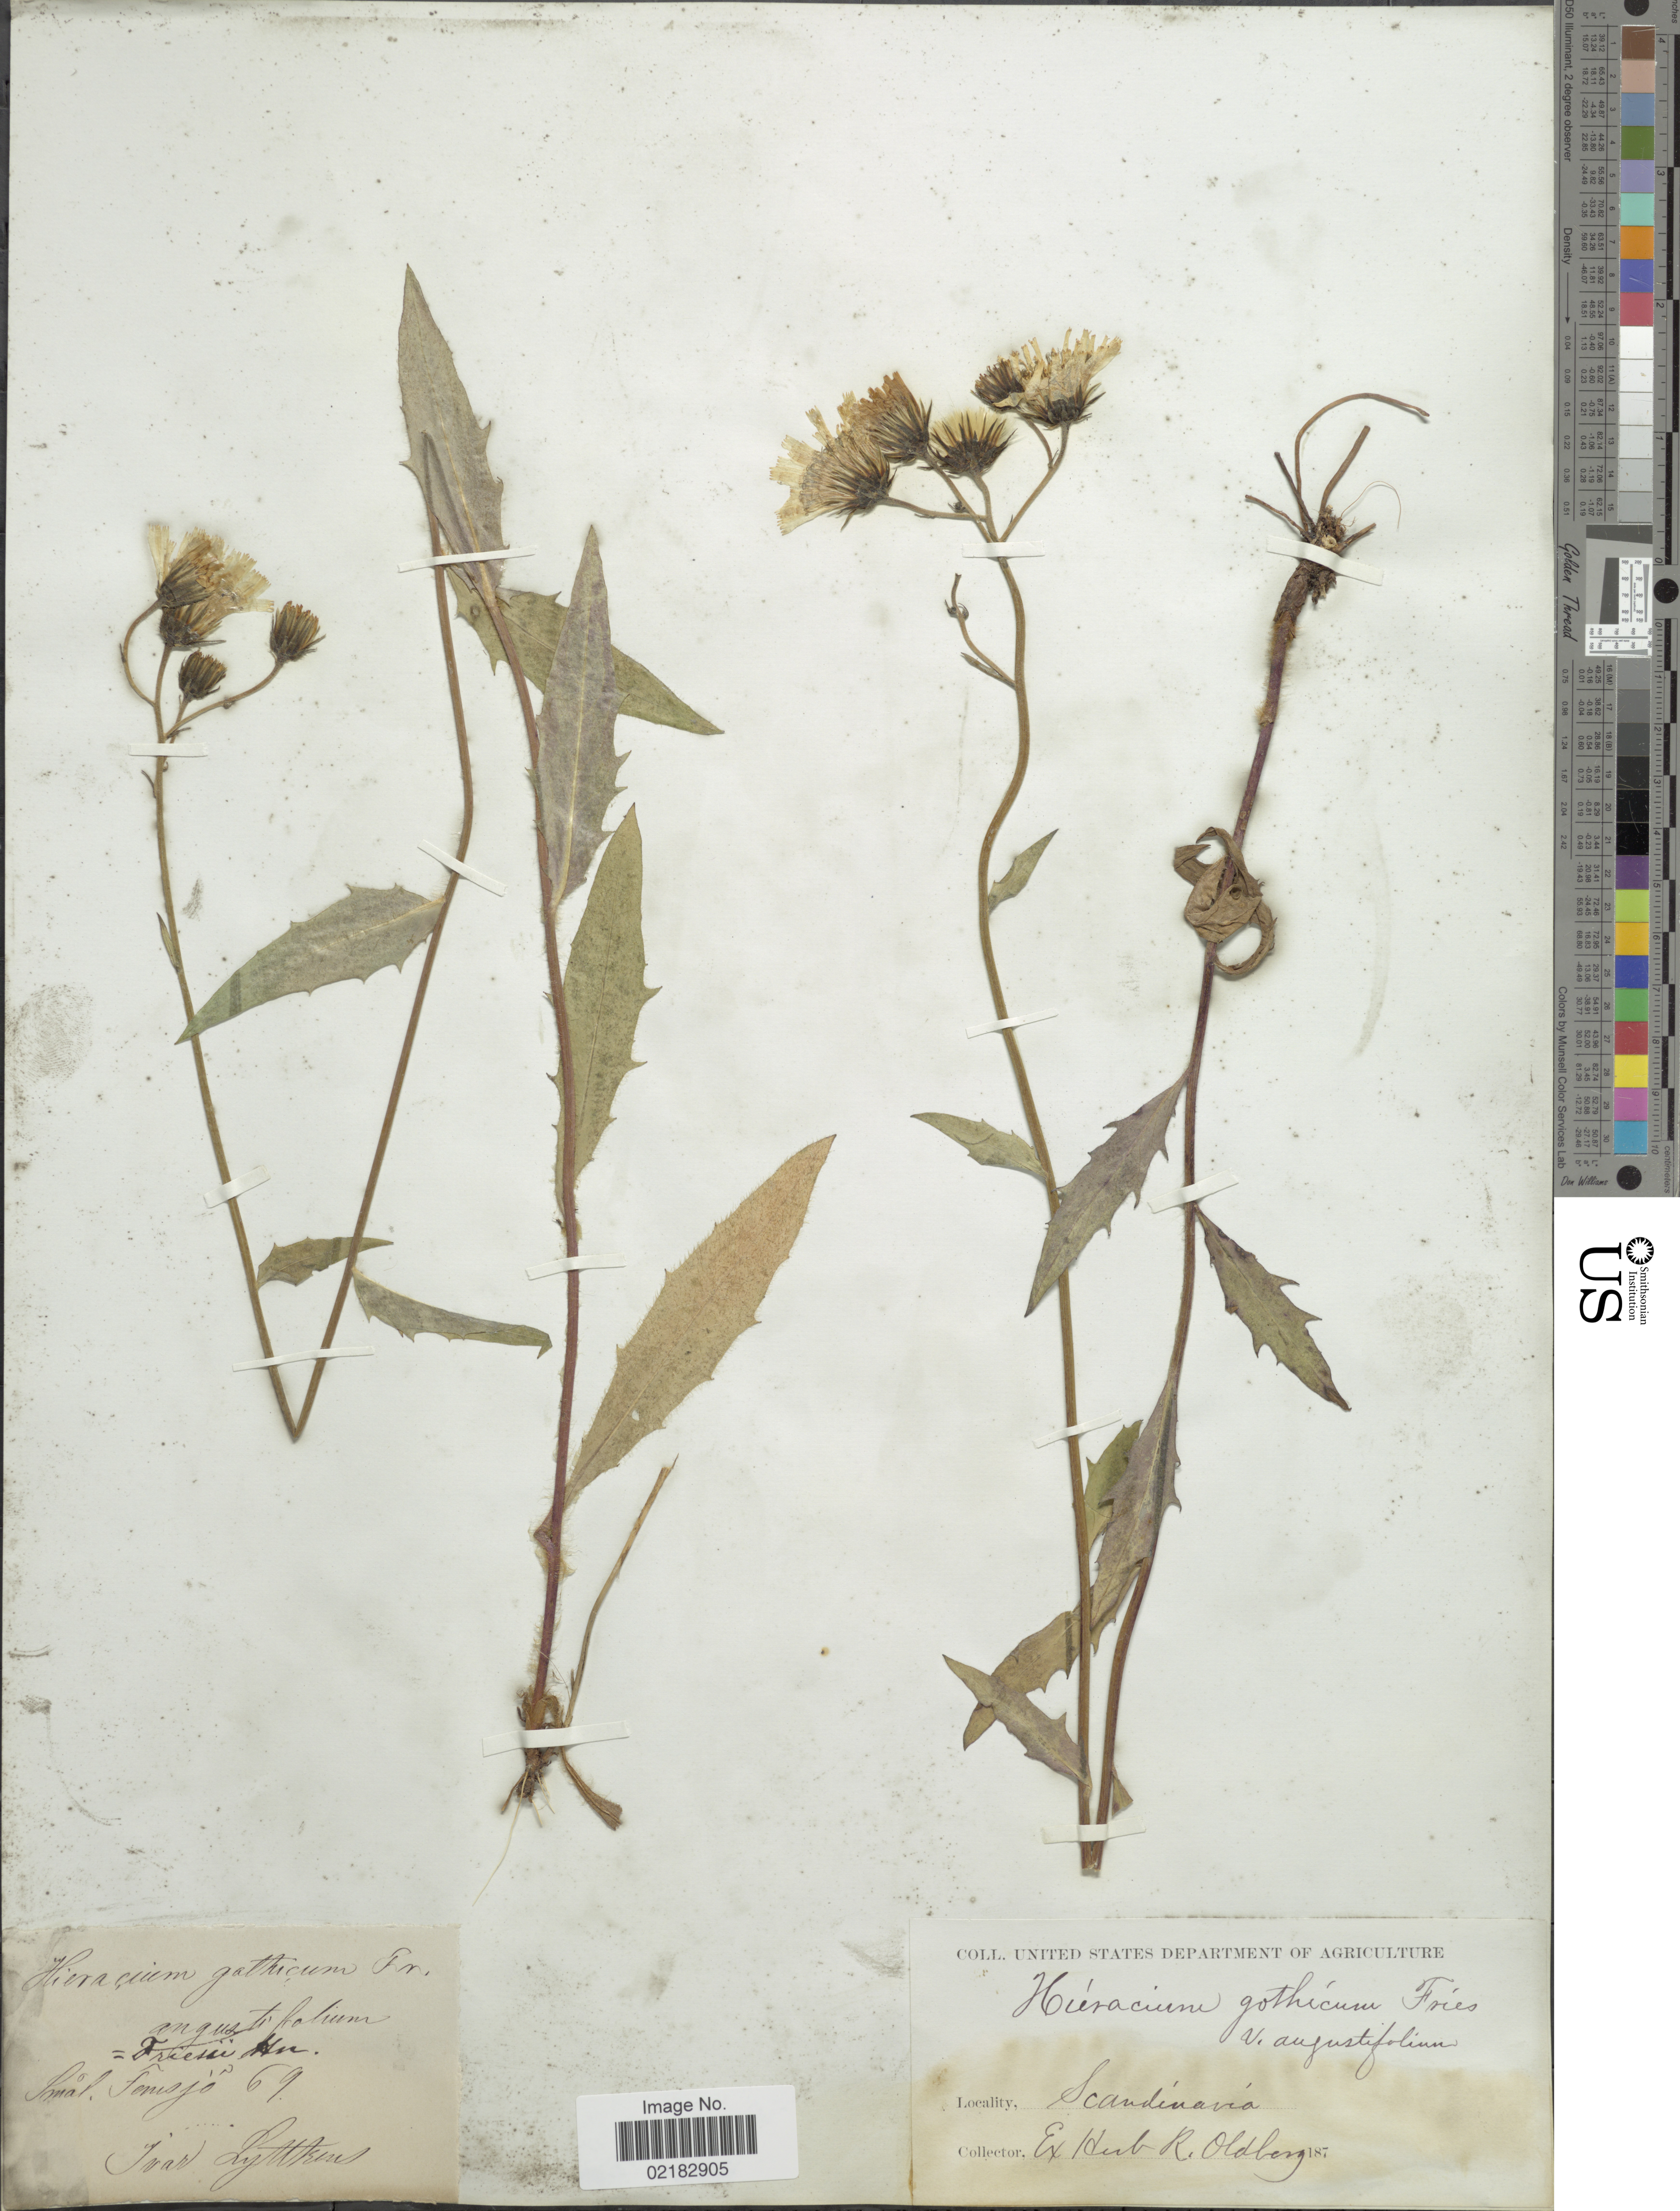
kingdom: Plantae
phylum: Tracheophyta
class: Magnoliopsida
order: Asterales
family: Asteraceae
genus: Hieracium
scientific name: Hieracium laevigatum subsp. gothicum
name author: (Fr.) Čelak.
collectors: I. Lyttkens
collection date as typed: Transcribed d/m/y: //69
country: Sweden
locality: Scandinavia, Smal, Femsjö